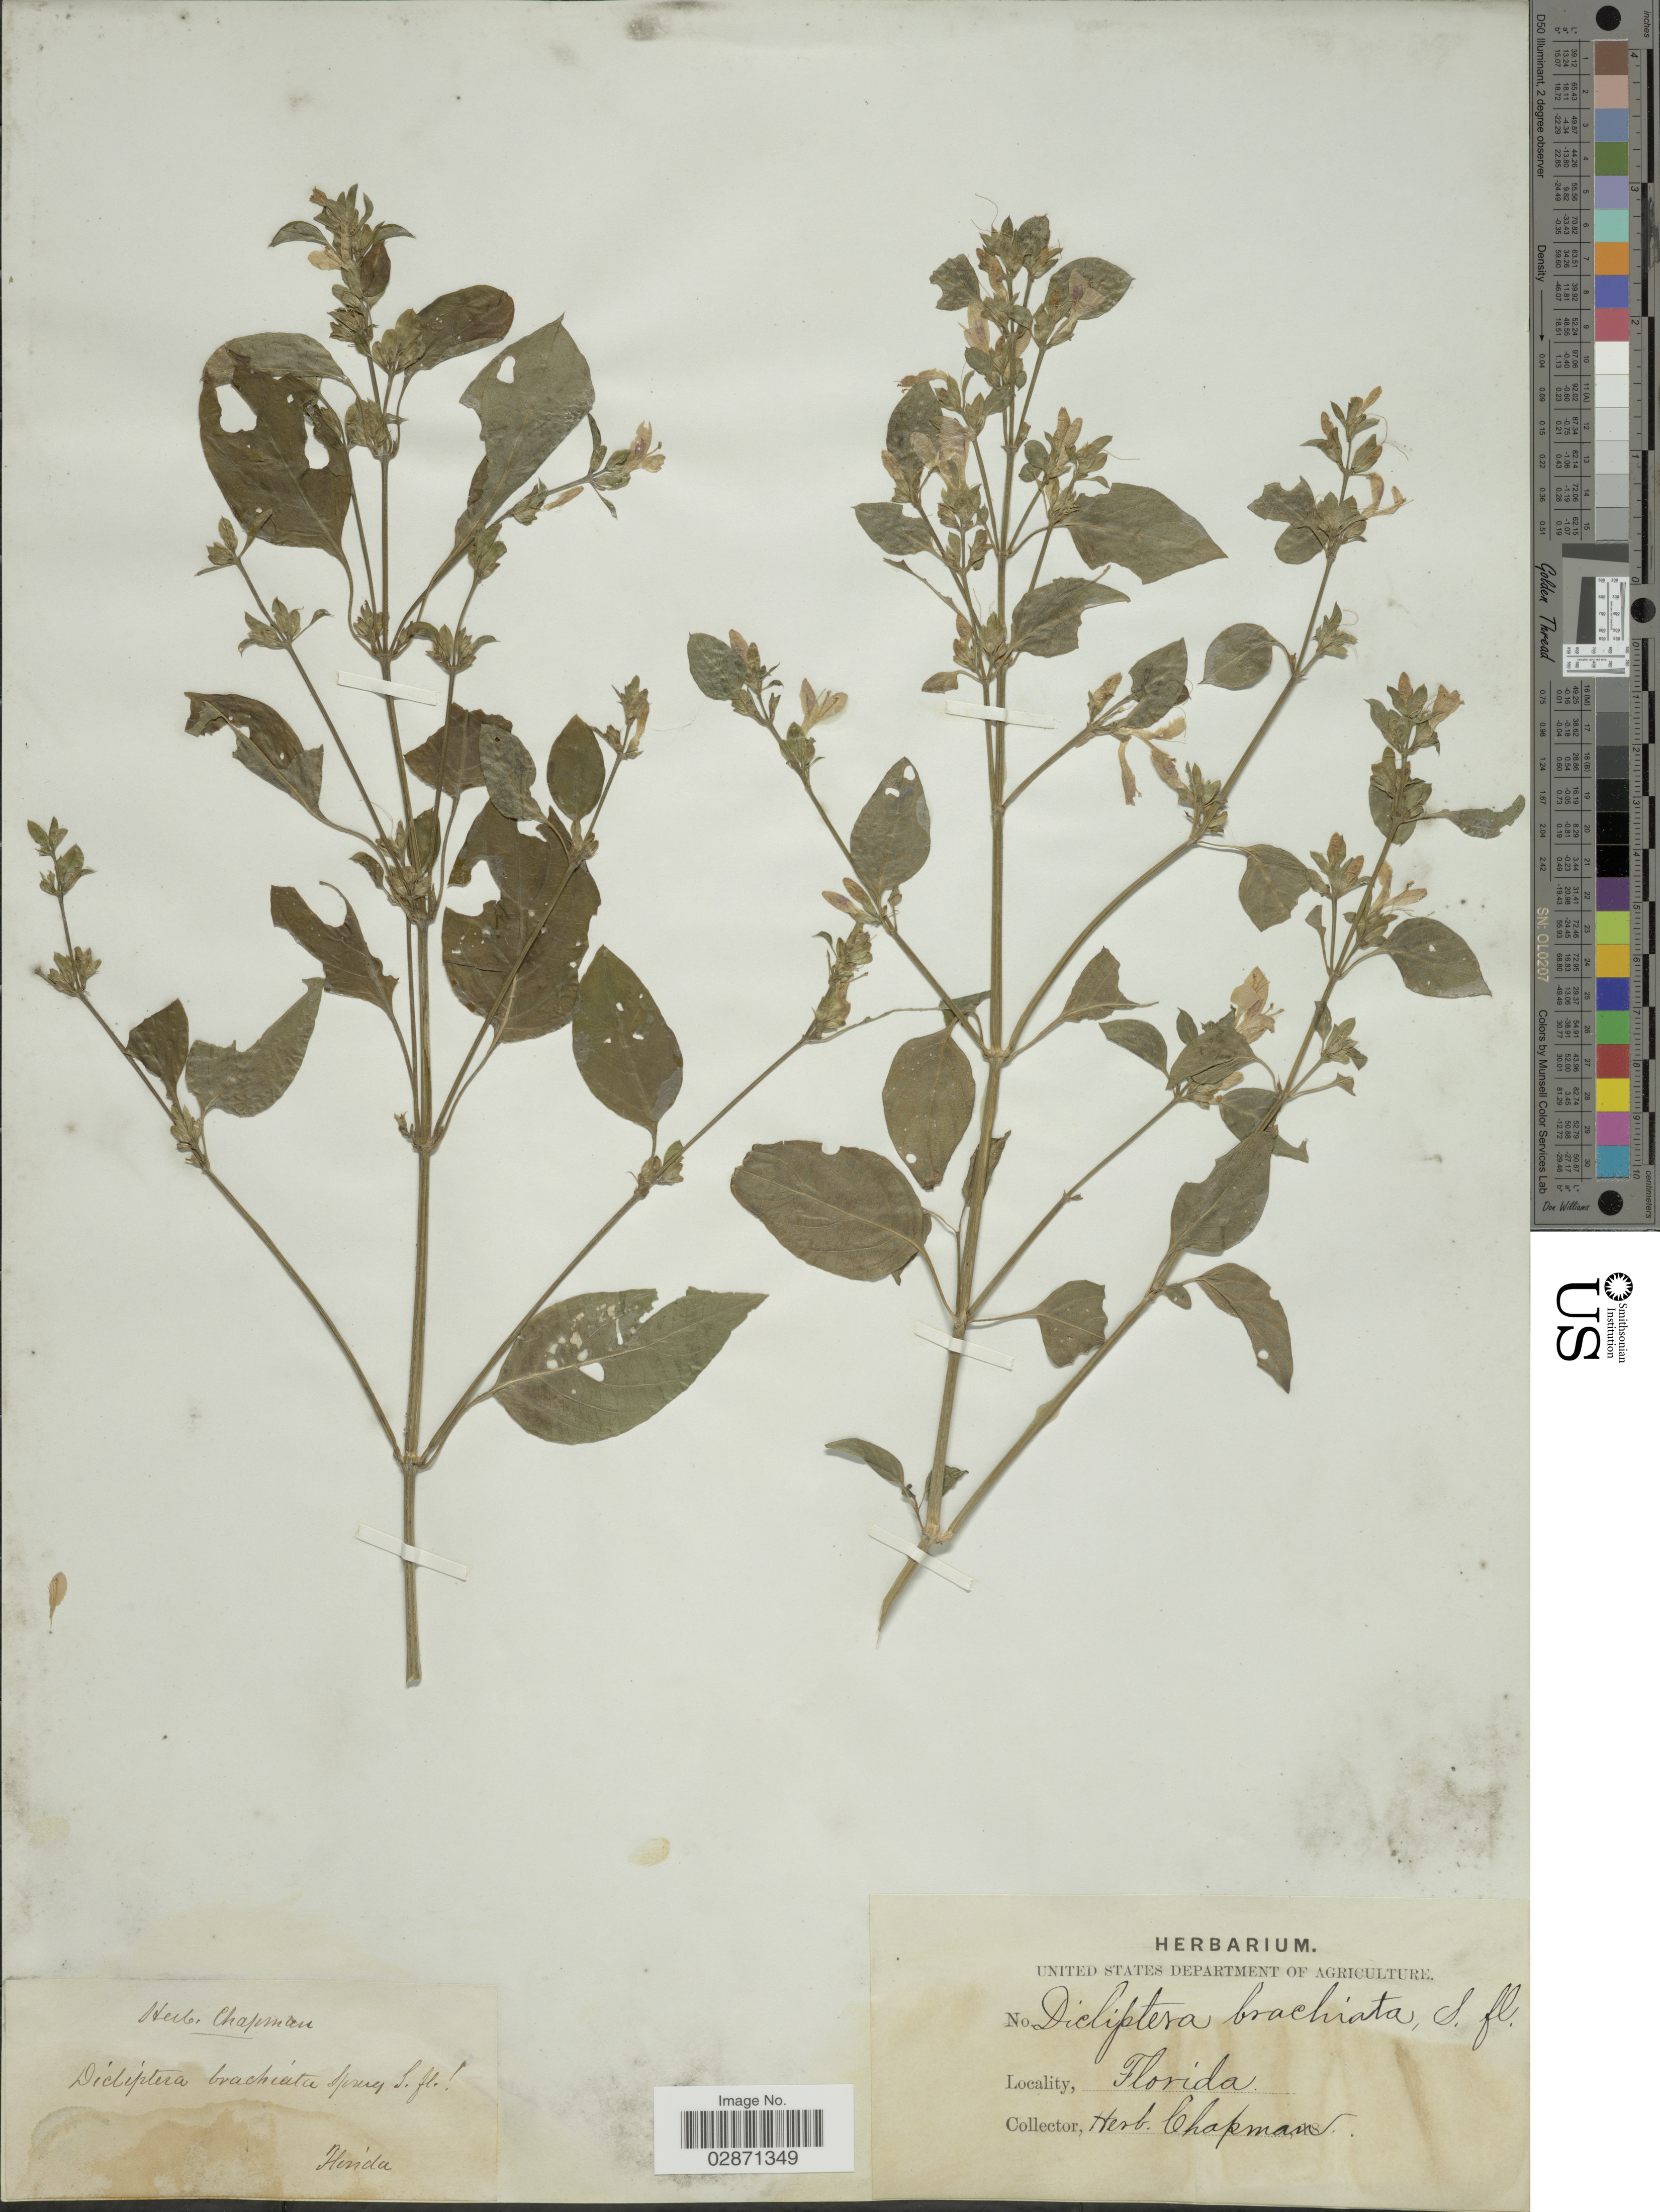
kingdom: Plantae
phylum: Tracheophyta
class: Magnoliopsida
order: Lamiales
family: Acanthaceae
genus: Dicliptera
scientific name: Dicliptera brachiata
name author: (Pursh) Spreng.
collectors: ex herb. Chapman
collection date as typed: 18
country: United States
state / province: Florida